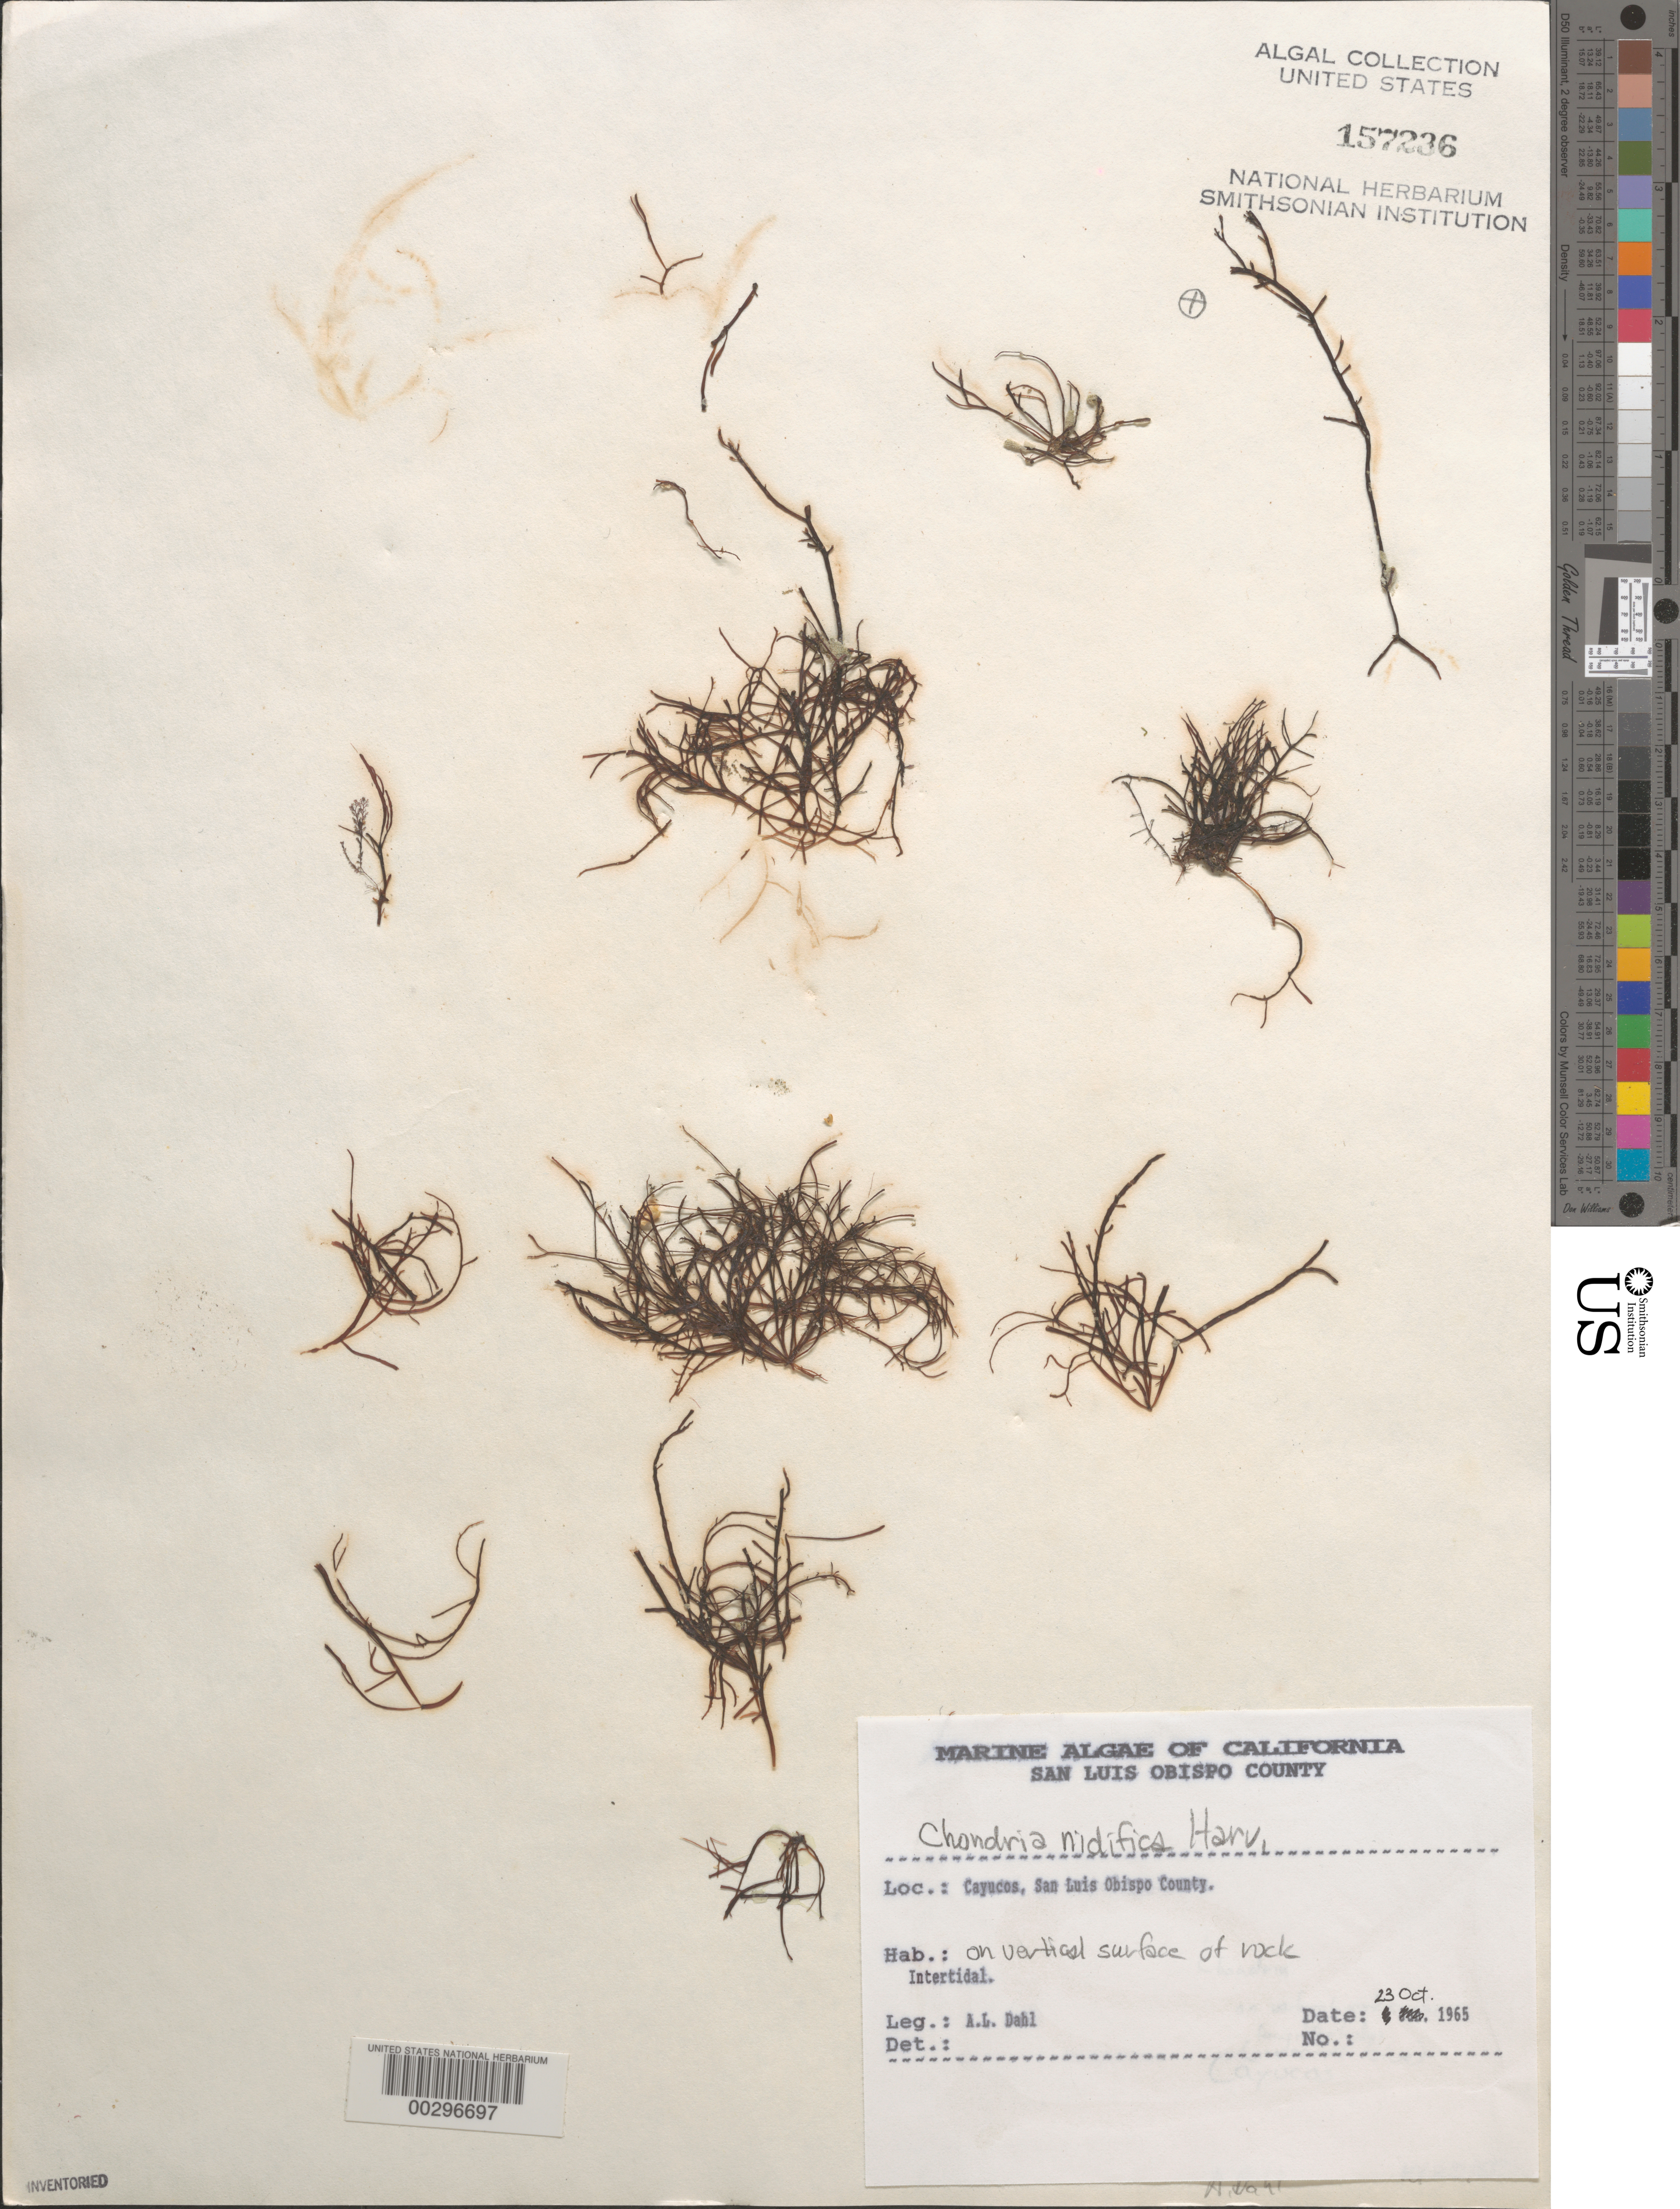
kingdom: Plantae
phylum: Rhodophyta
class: Florideophyceae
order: Ceramiales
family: Rhodomelaceae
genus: Neochondria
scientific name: Neochondria nidifica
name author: (Harvey) Sutti et al.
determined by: Algae name updating Project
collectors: A. Dahl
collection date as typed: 23 Oct 1965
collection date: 1965-10-23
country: United States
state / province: California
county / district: San Luis Obispo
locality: Cayucos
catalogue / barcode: US 157236